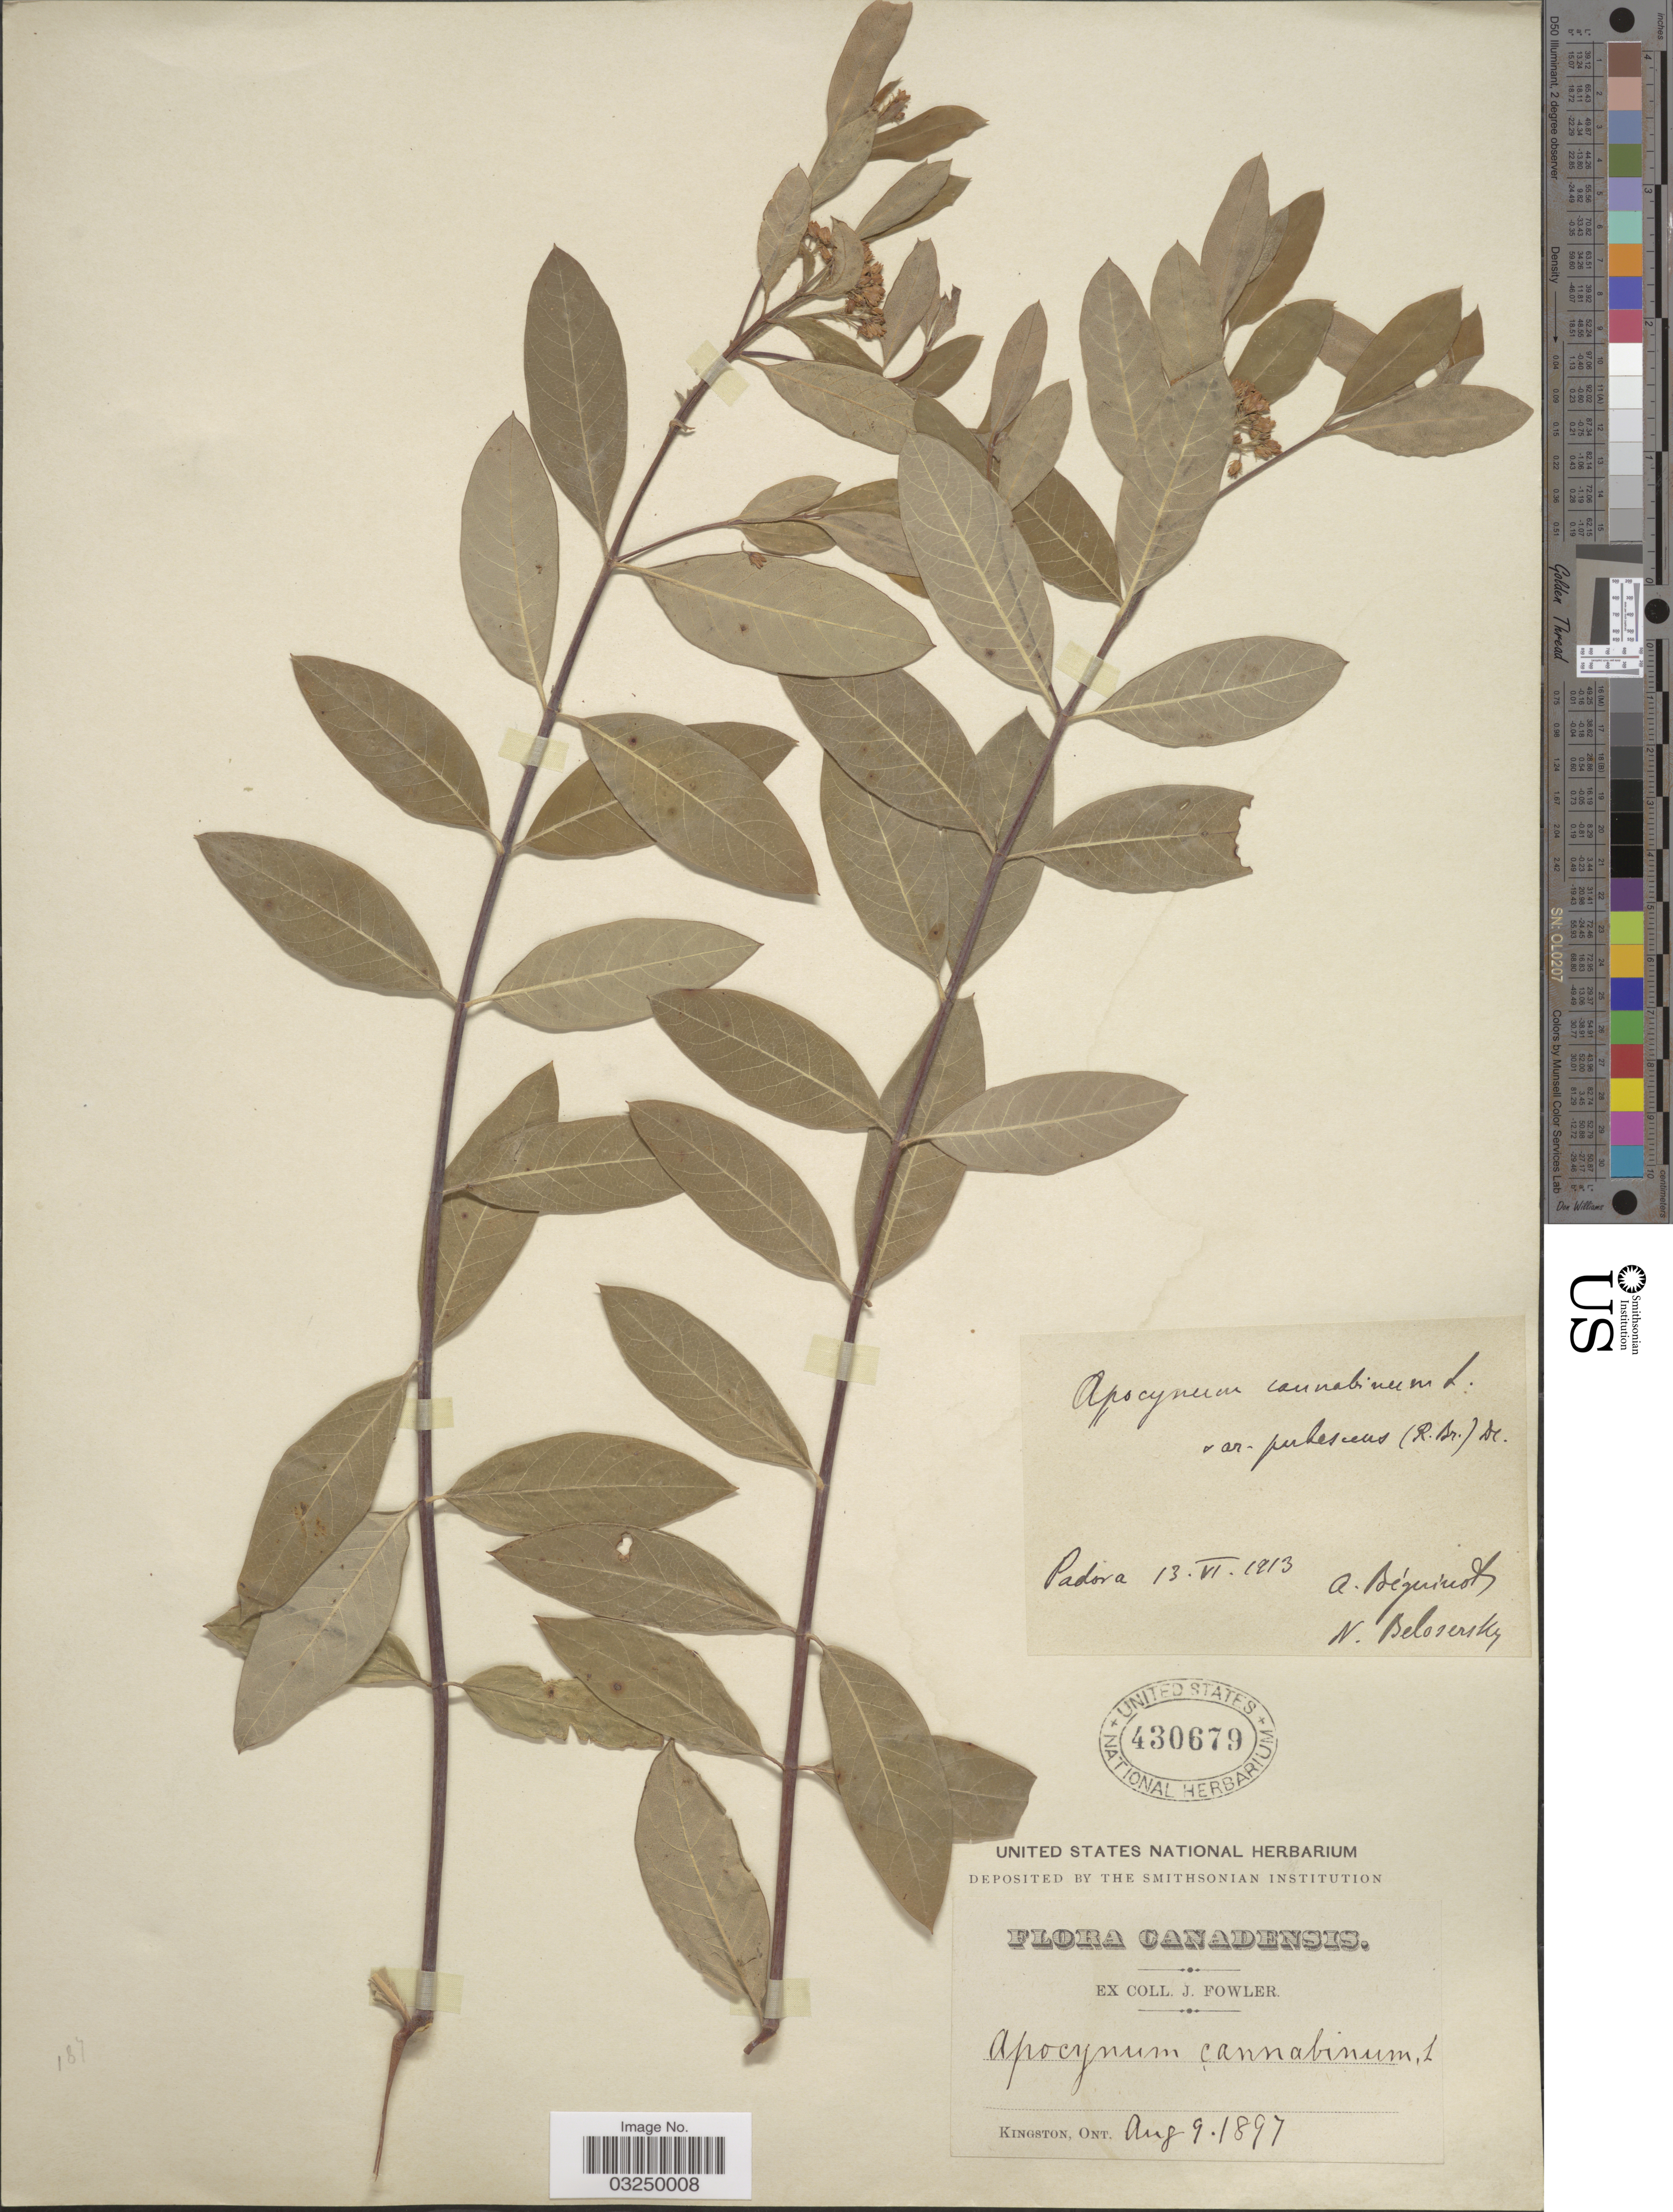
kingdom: Plantae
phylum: Tracheophyta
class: Magnoliopsida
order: Gentianales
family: Apocynaceae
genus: Apocynum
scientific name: Apocynum medium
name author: Greene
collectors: J. Fowler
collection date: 1897-08-09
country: Canada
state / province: Ontario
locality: Kingston, Ont.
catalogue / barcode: US 430679